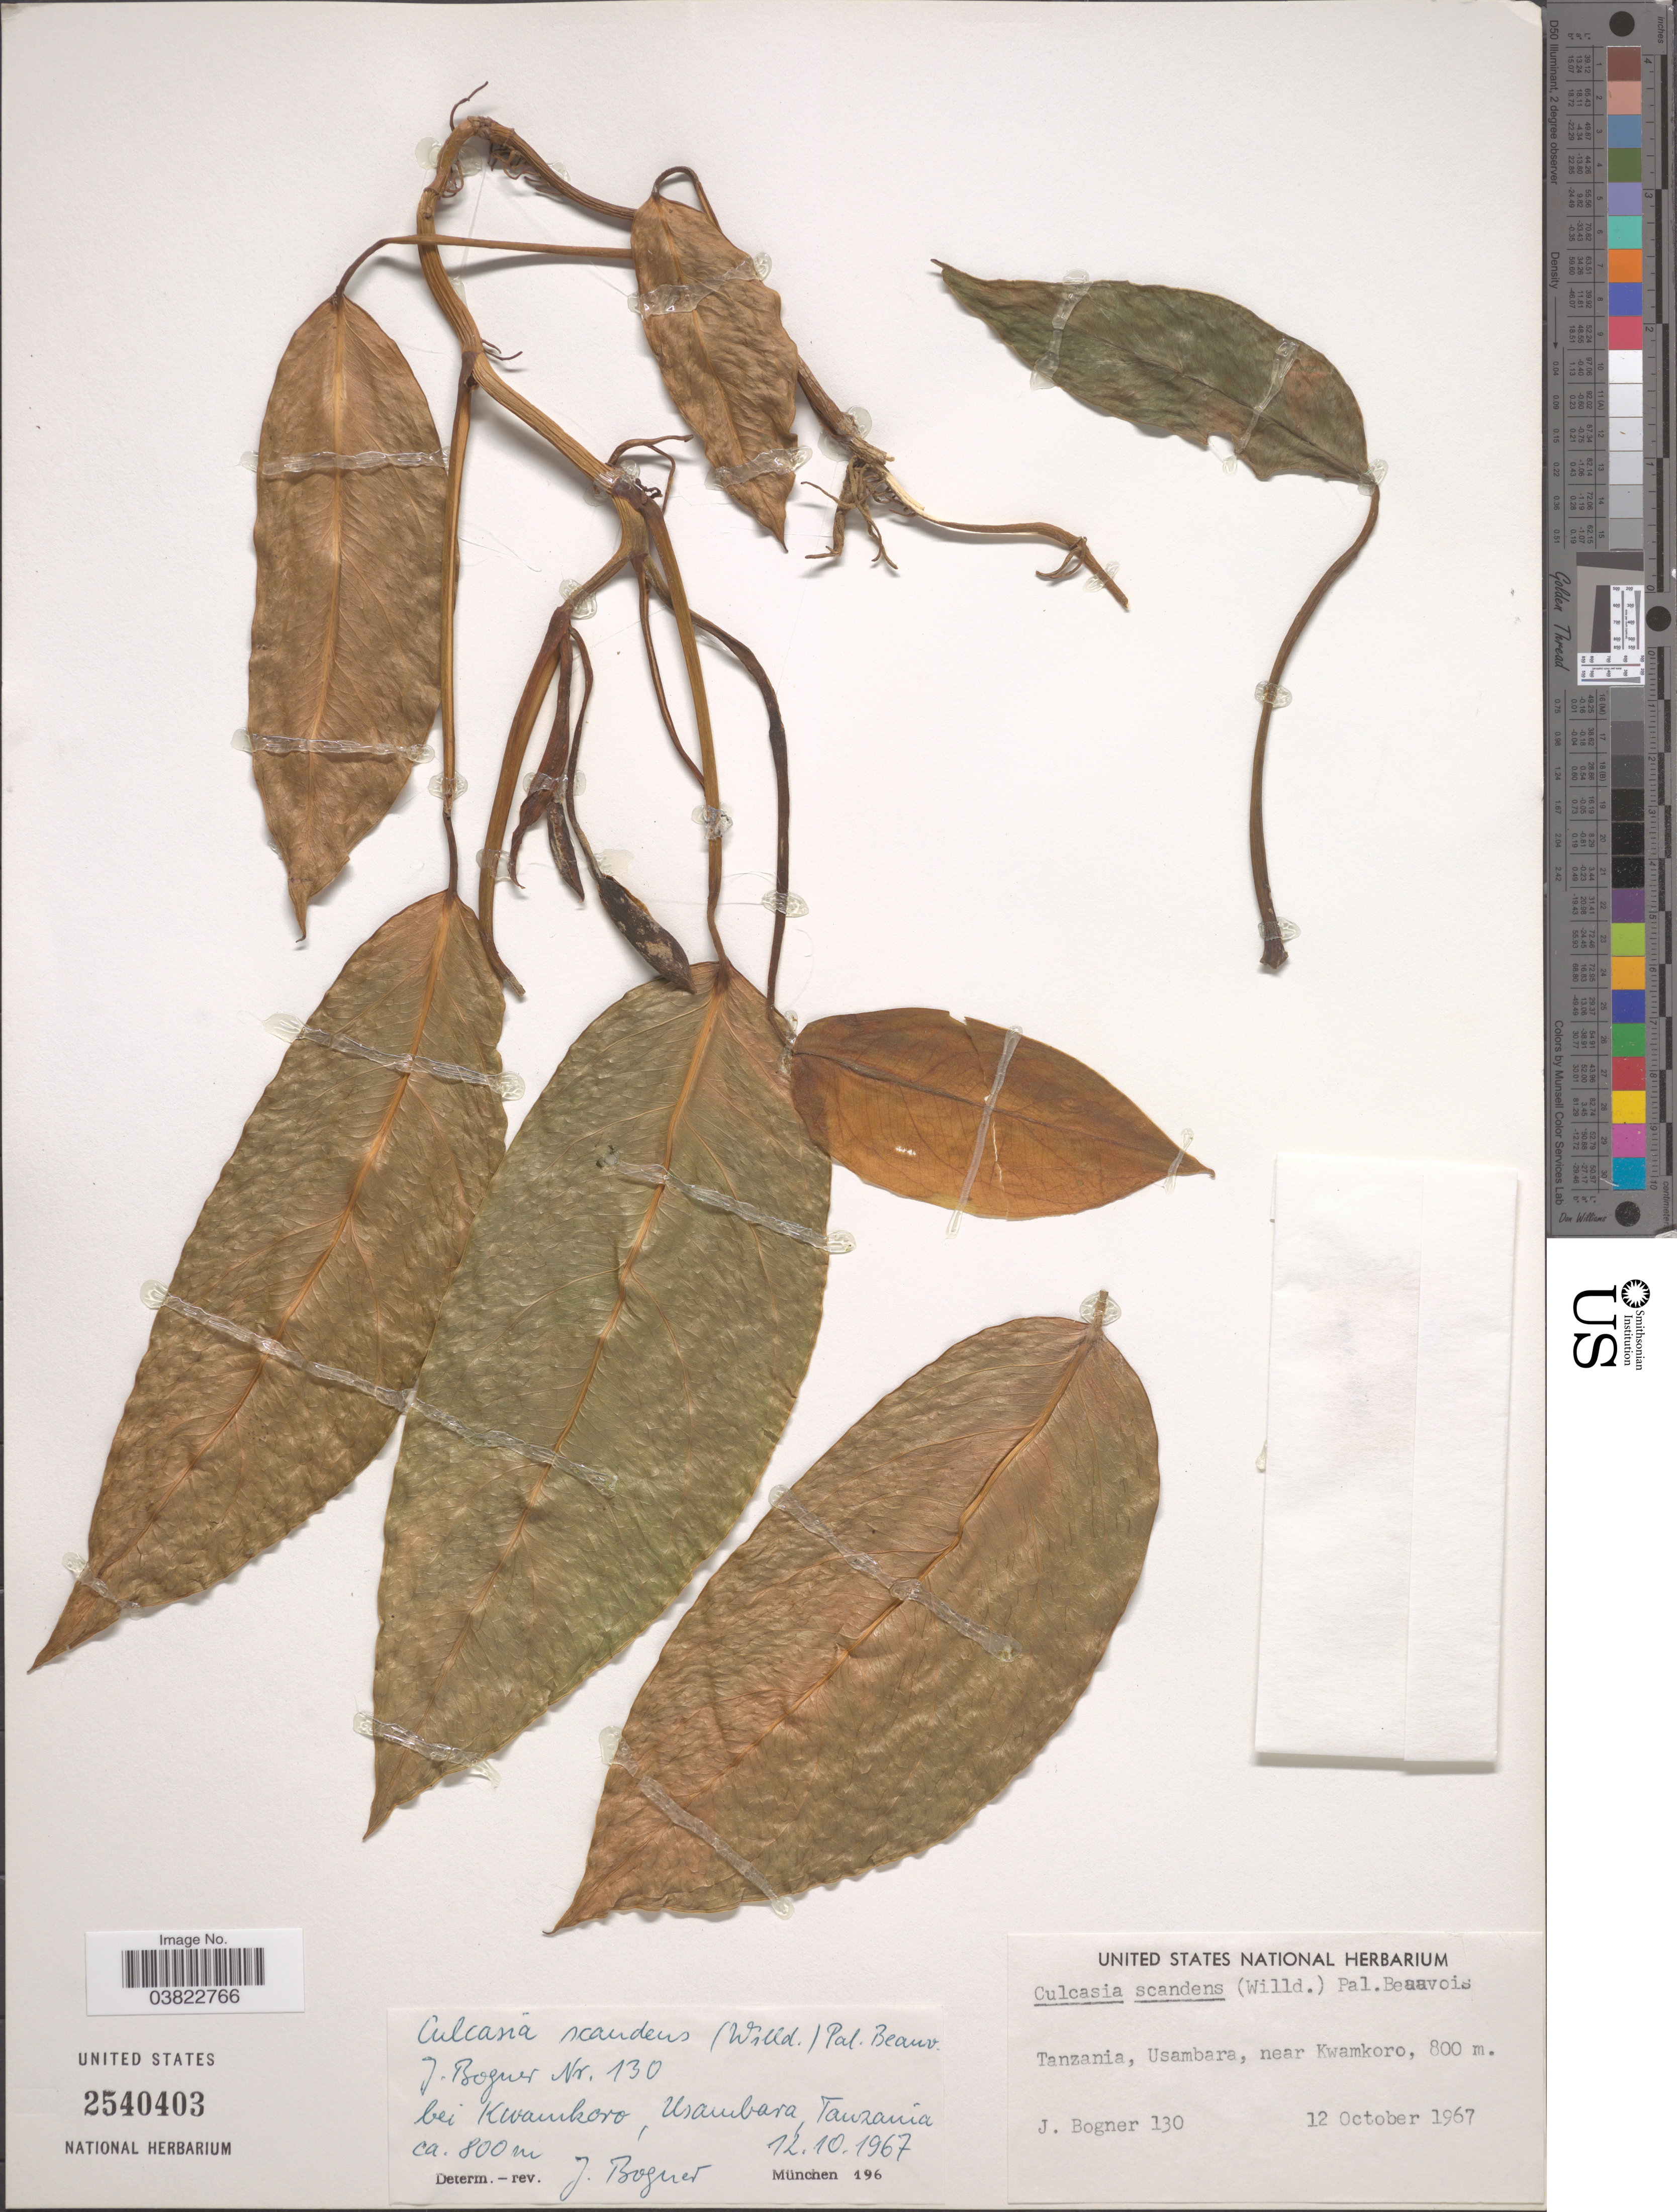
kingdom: Plantae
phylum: Tracheophyta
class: Liliopsida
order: Alismatales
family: Araceae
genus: Culcasia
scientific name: Culcasia scandens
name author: P. Beauv.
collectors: J. Bogner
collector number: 130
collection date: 1967-10-12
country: Tanzania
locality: Usambara, near Kwamkoro.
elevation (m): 800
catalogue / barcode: US 2540403